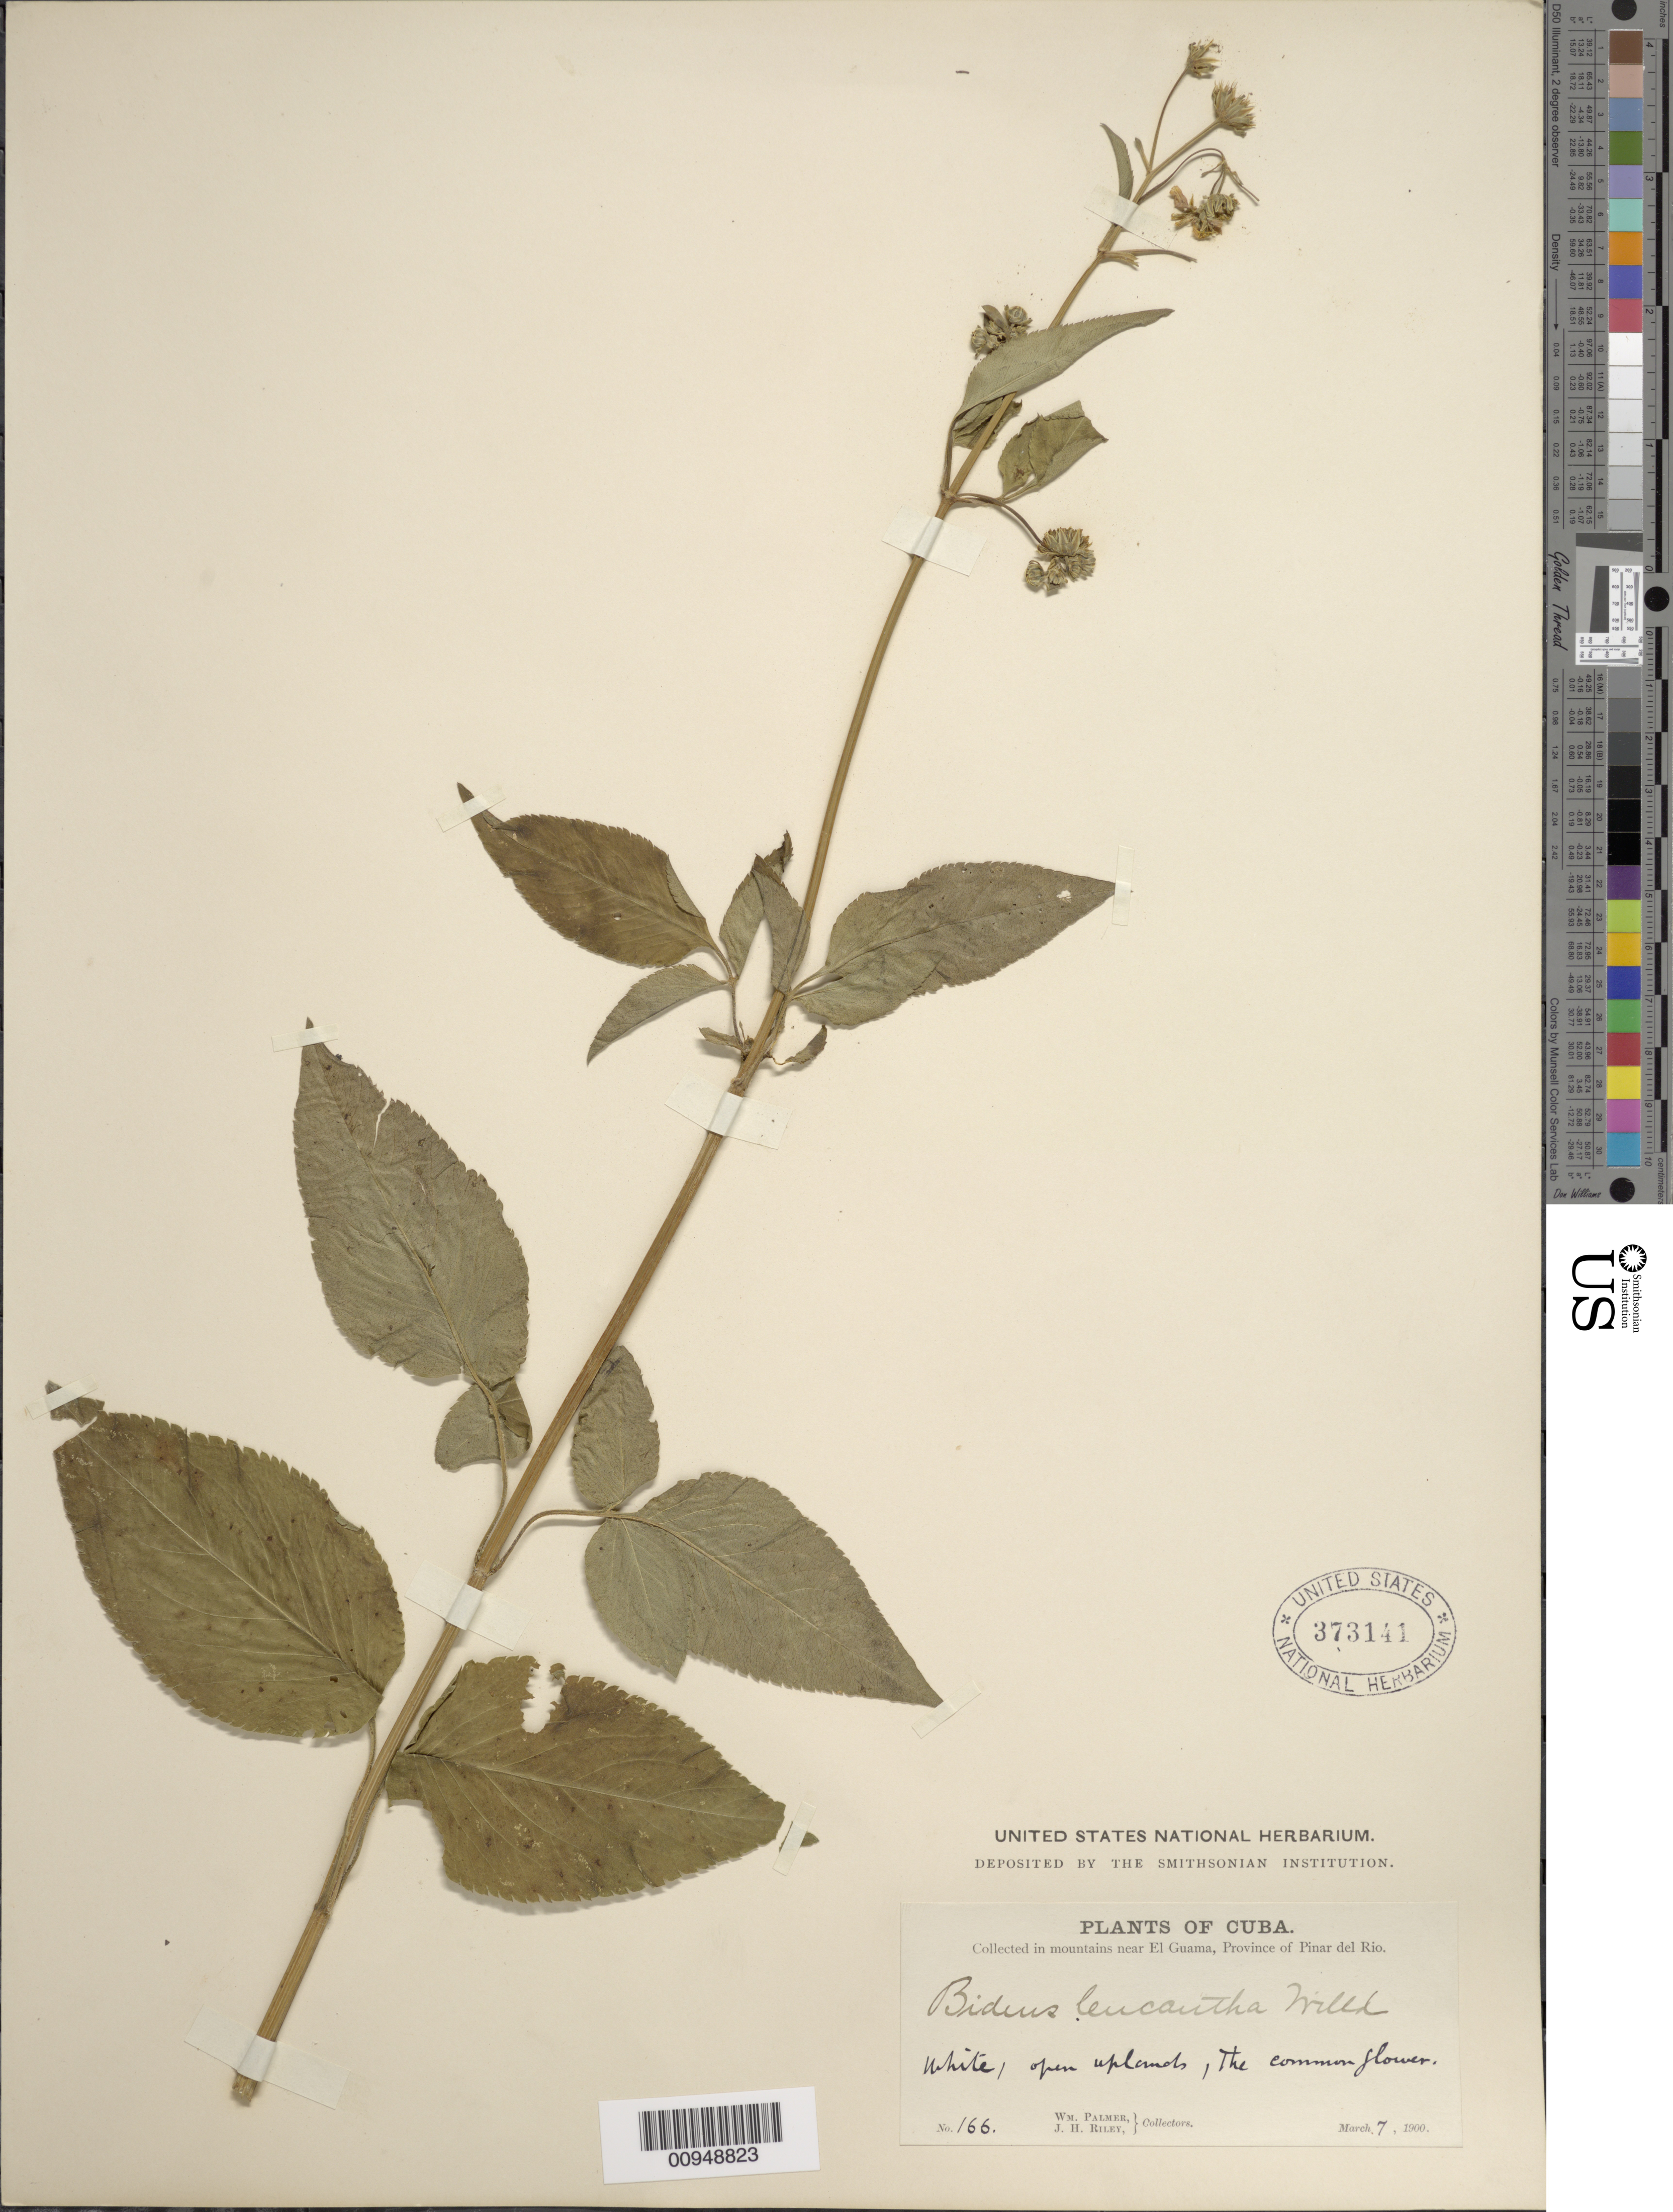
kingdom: Plantae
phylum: Tracheophyta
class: Magnoliopsida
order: Asterales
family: Asteraceae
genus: Bidens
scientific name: Bidens alba var. radiata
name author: (Sch. Bip.) R.E. Ballard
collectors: W. Palmer & J. H. Riley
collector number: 166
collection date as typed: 07 Mar 1900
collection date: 1900-03-07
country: Cuba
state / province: Pinar del Rio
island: Cuba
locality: Uplands in mountains near El Guama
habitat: Open uplands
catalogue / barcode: US 373141